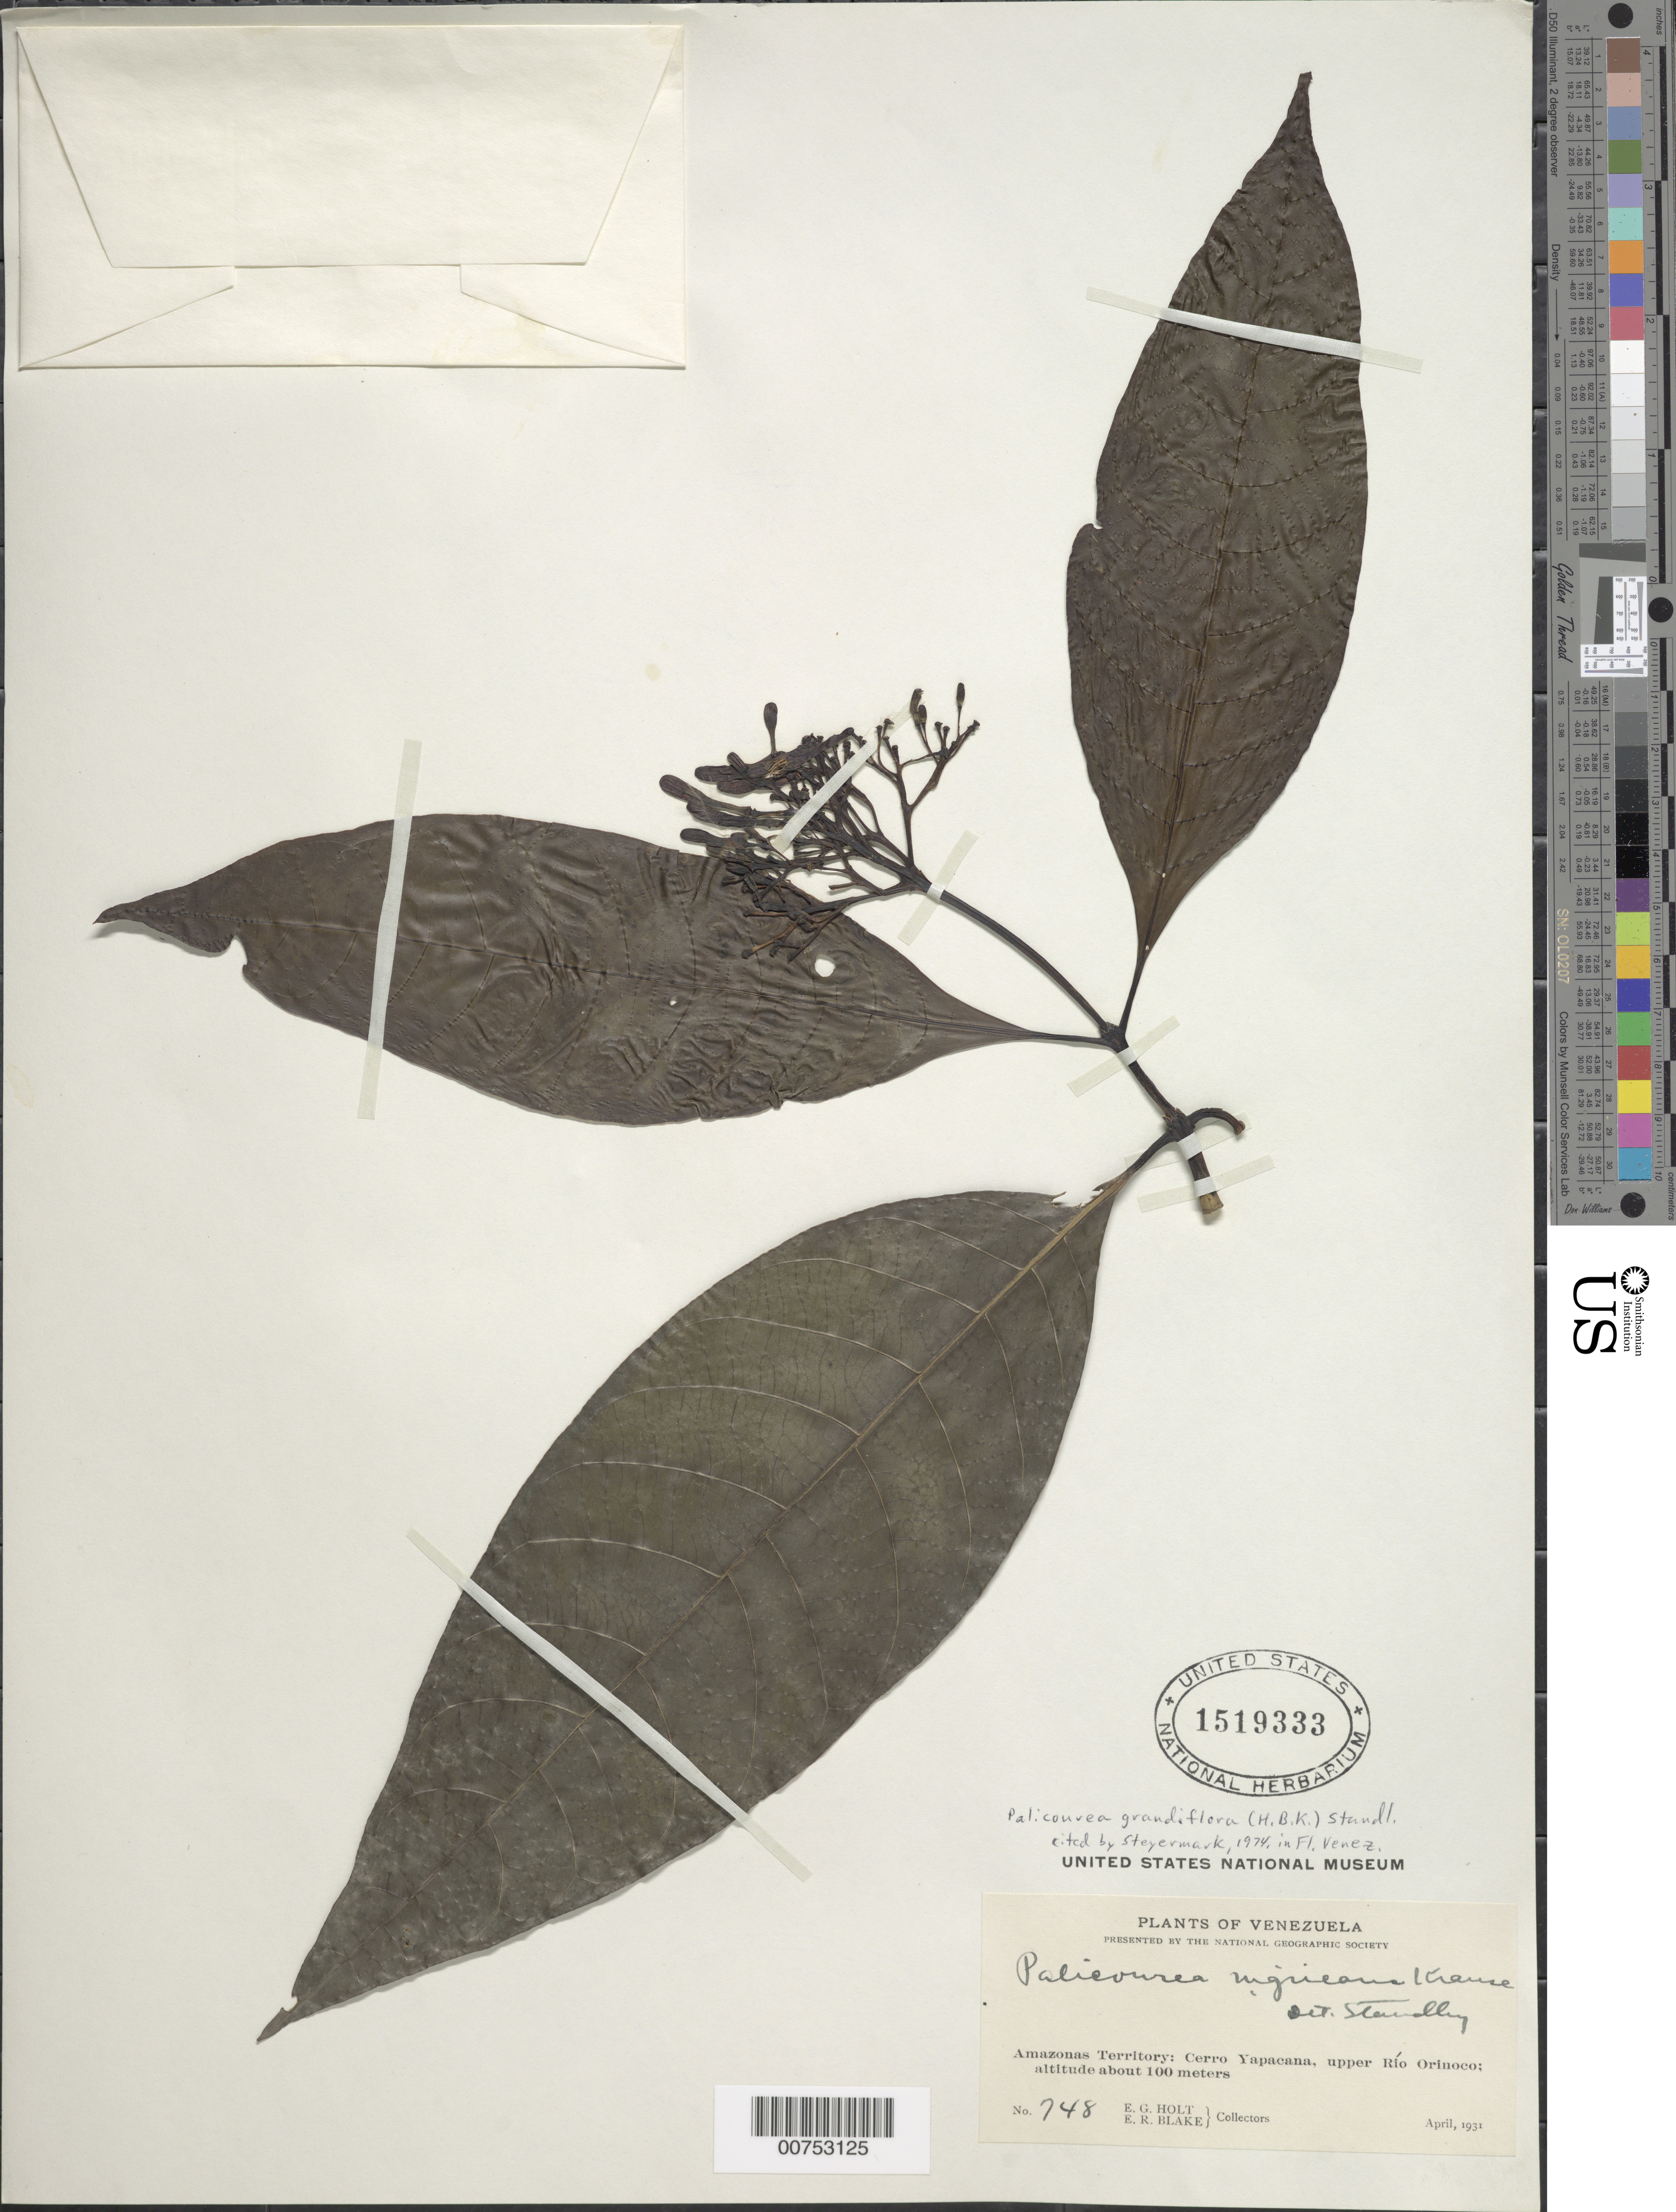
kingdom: Plantae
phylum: Tracheophyta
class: Magnoliopsida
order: Gentianales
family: Rubiaceae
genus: Palicourea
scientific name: Palicourea grandiflora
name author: (Kunth) Standl.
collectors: E. Holt & E. R. Blake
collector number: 748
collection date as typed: Apr-31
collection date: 1931-04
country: Venezuela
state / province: Amazonas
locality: Cerro Yapacána, upper Río Orinoco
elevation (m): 100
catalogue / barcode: US 1519333